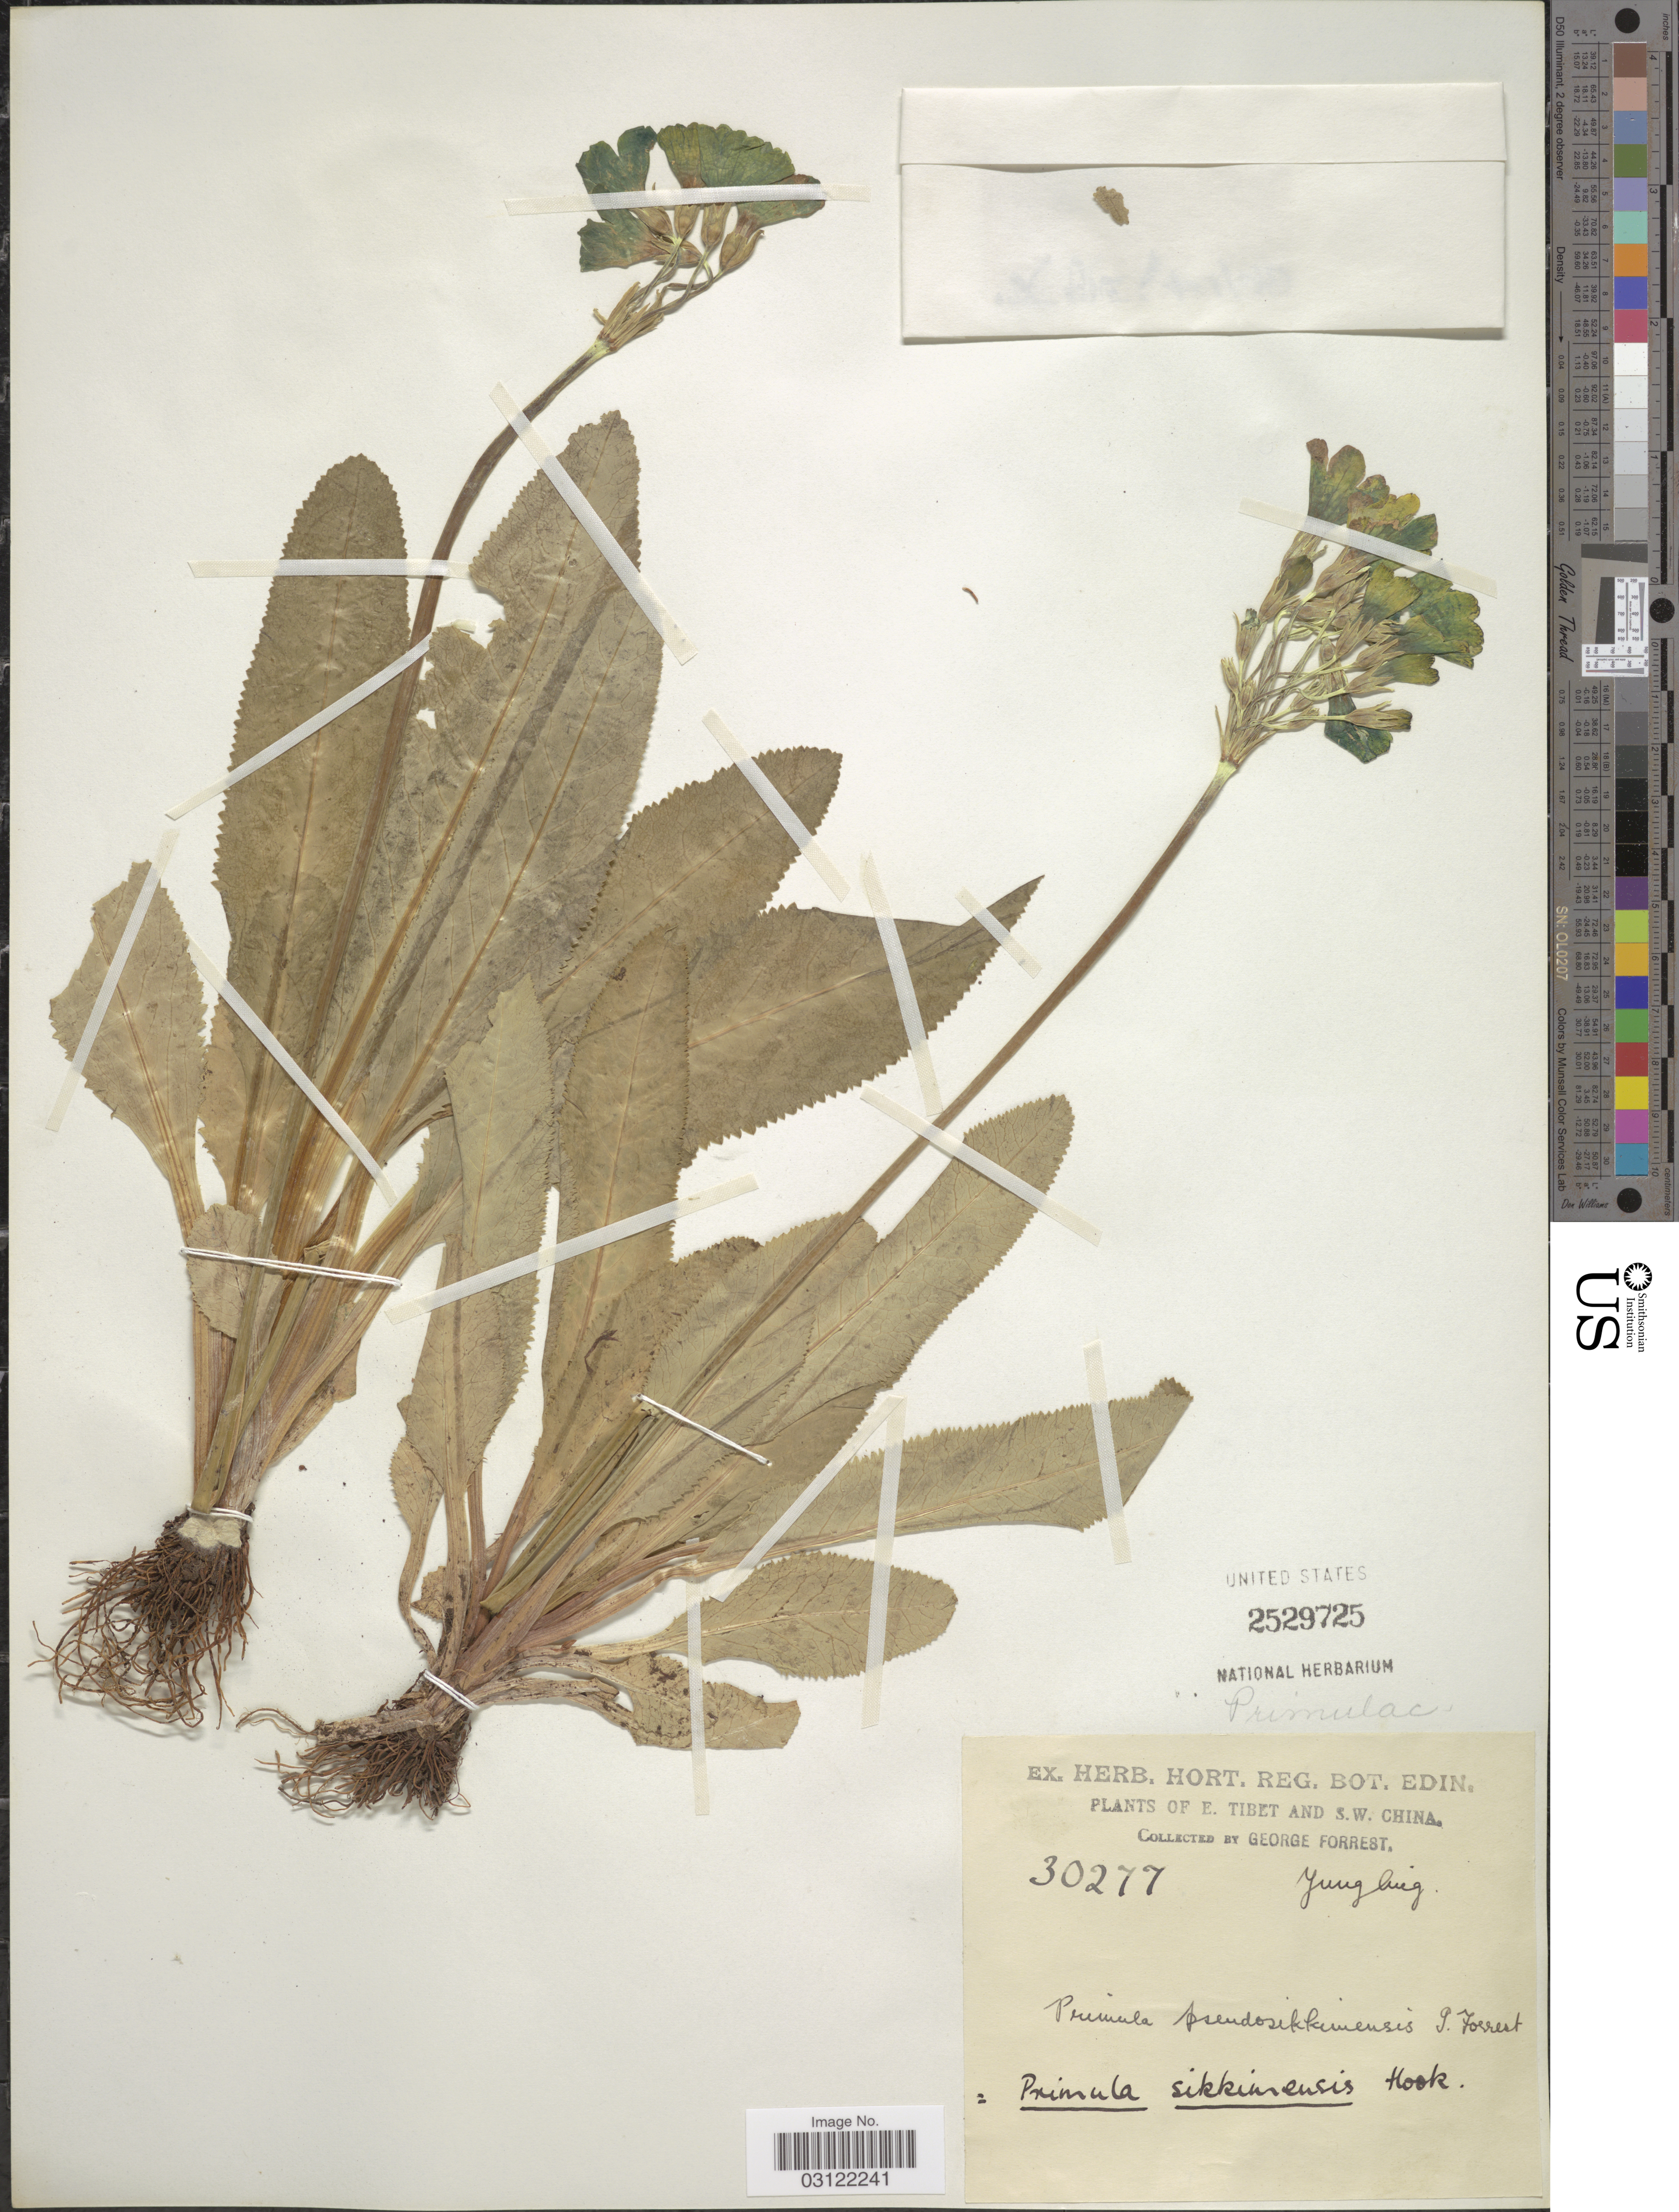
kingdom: Plantae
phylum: Tracheophyta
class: Magnoliopsida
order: Ericales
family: Primulaceae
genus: Primula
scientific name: Primula sikkimensis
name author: Hook.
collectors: G. Forrest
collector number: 30277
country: China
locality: E. Tibet and S. W. China. Yung Cing [interpreted].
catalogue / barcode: US 2529725